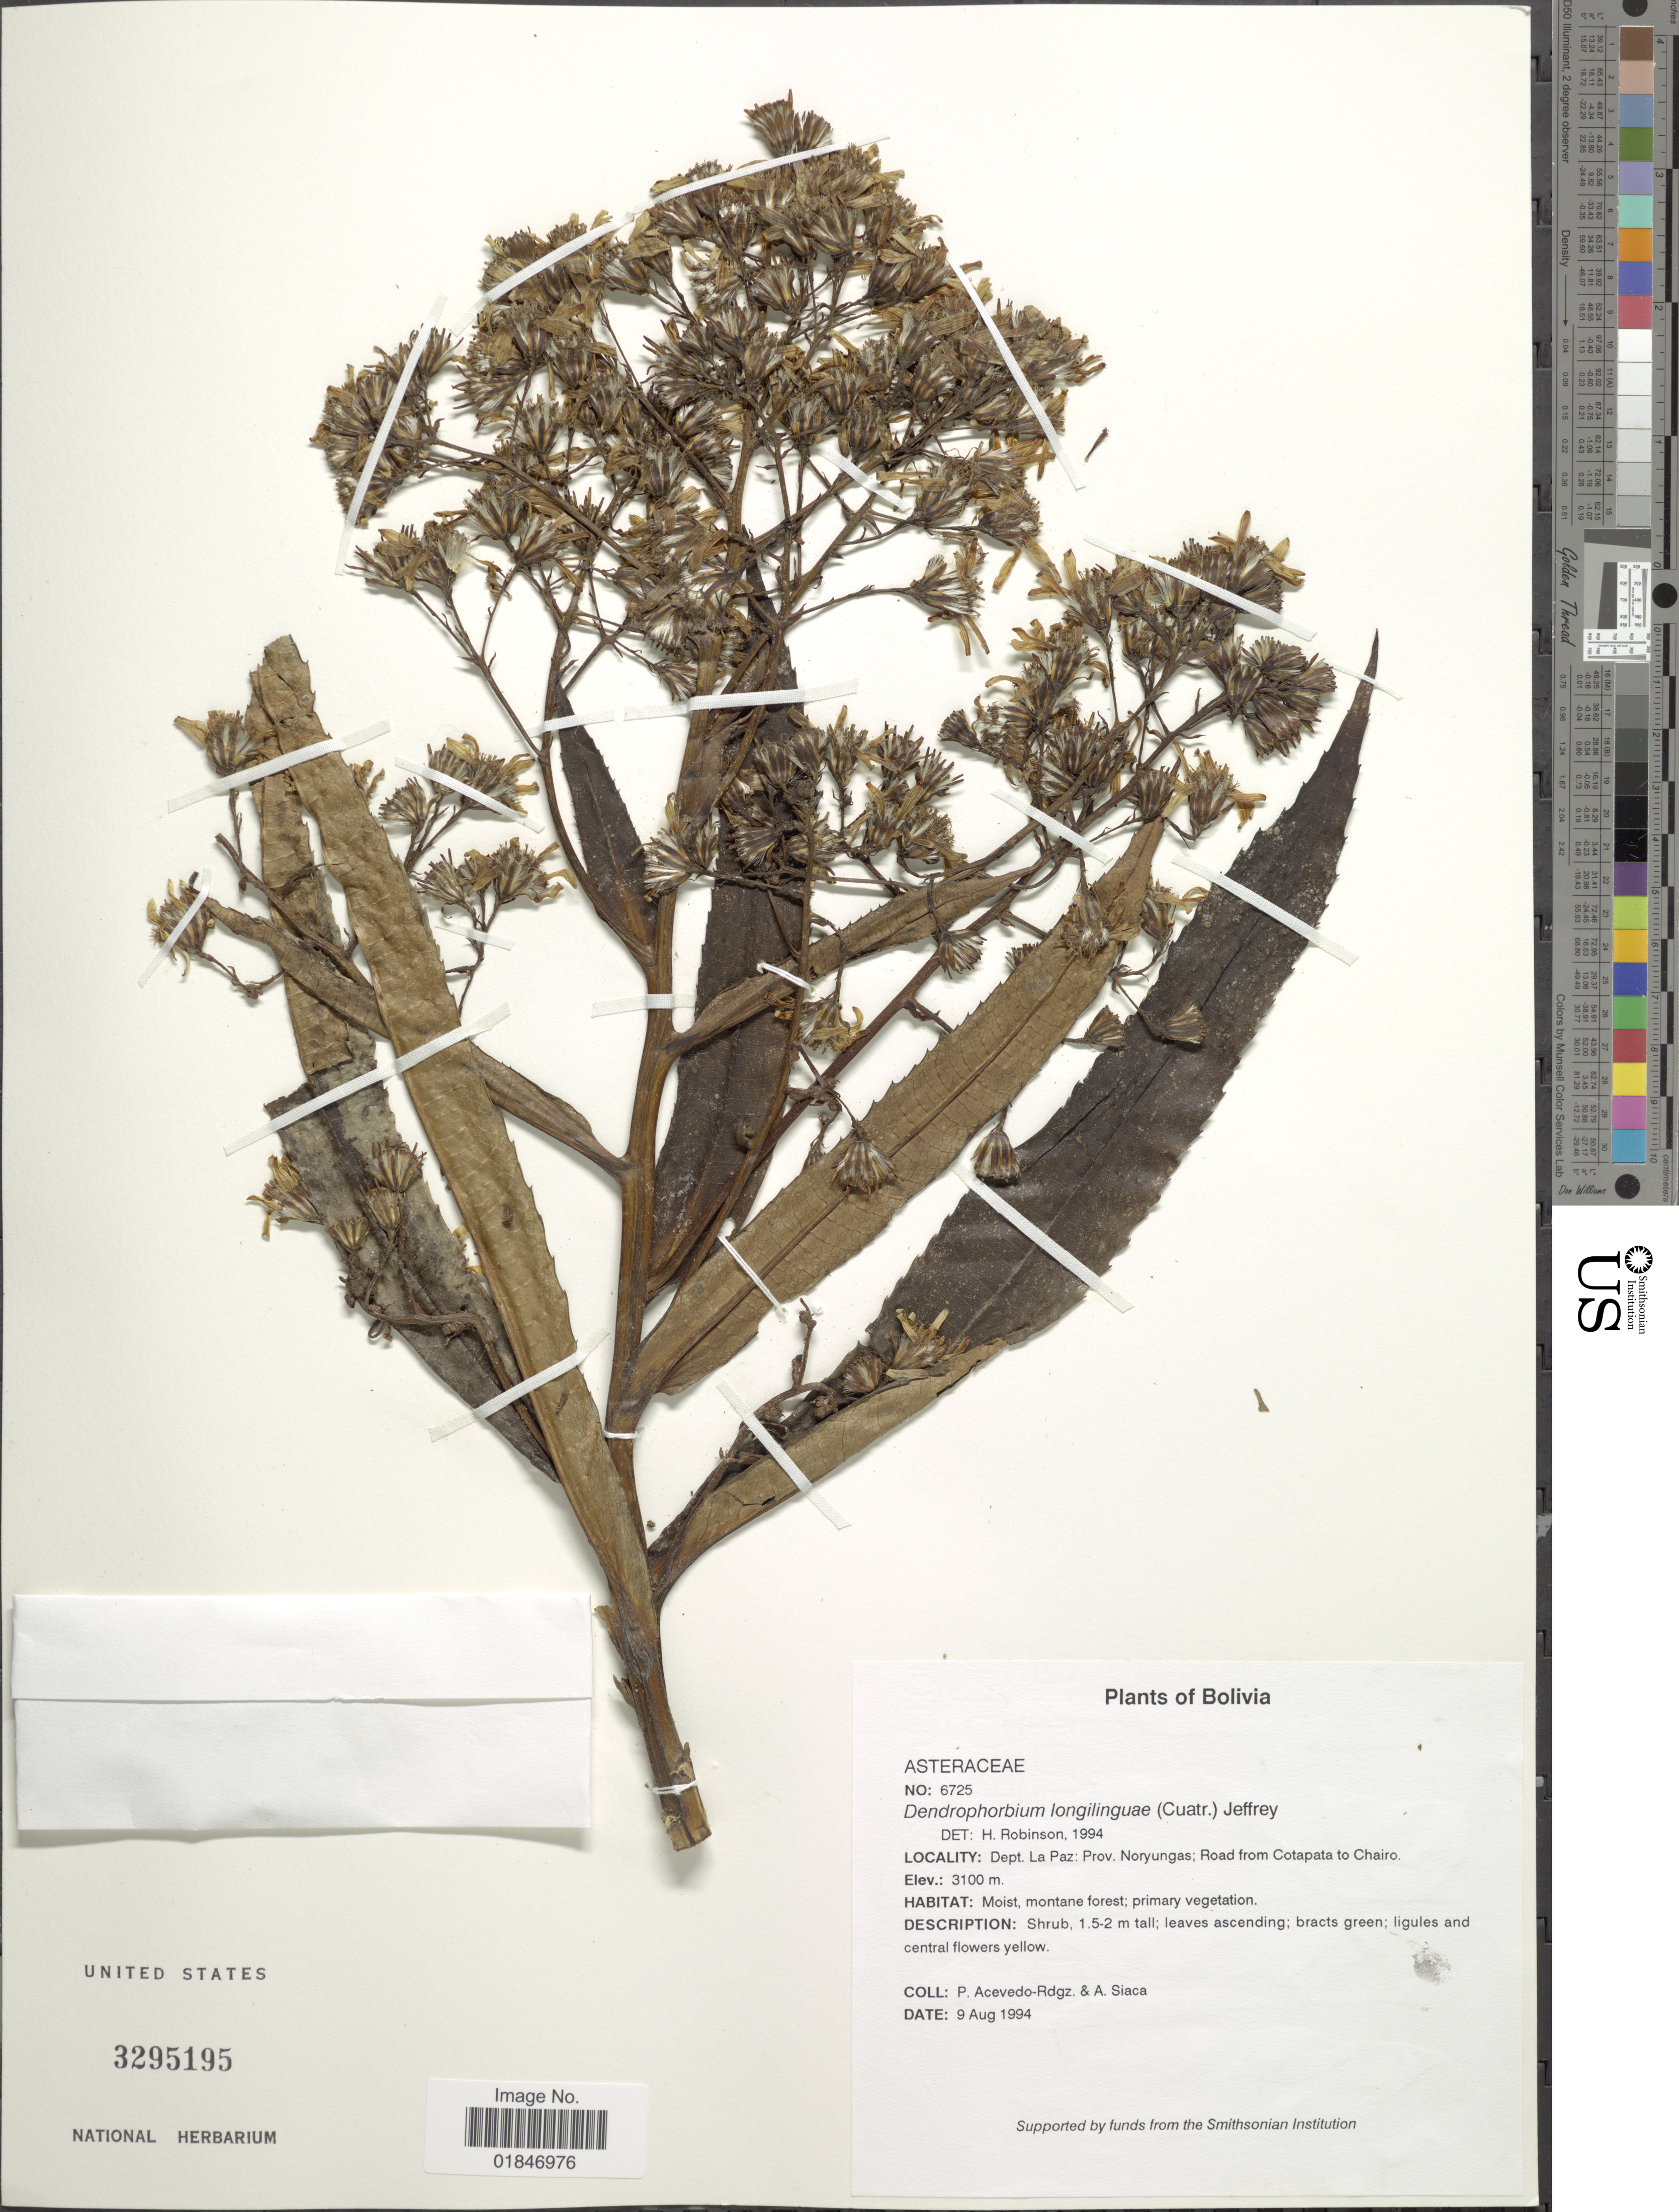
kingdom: Plantae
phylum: Tracheophyta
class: Magnoliopsida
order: Asterales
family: Asteraceae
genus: Dendrophorbium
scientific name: Dendrophorbium longilinguae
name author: (Cuatrec.) C. Jeffrey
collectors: P. Acevedo-Rodr. & A. Siaca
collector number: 6725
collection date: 1994-08-09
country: Bolivia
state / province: La Paz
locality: Dept. La Paz: Prov. Noryungas; Road from Cotapata to Chairo.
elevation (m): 3100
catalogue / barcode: US 3295195